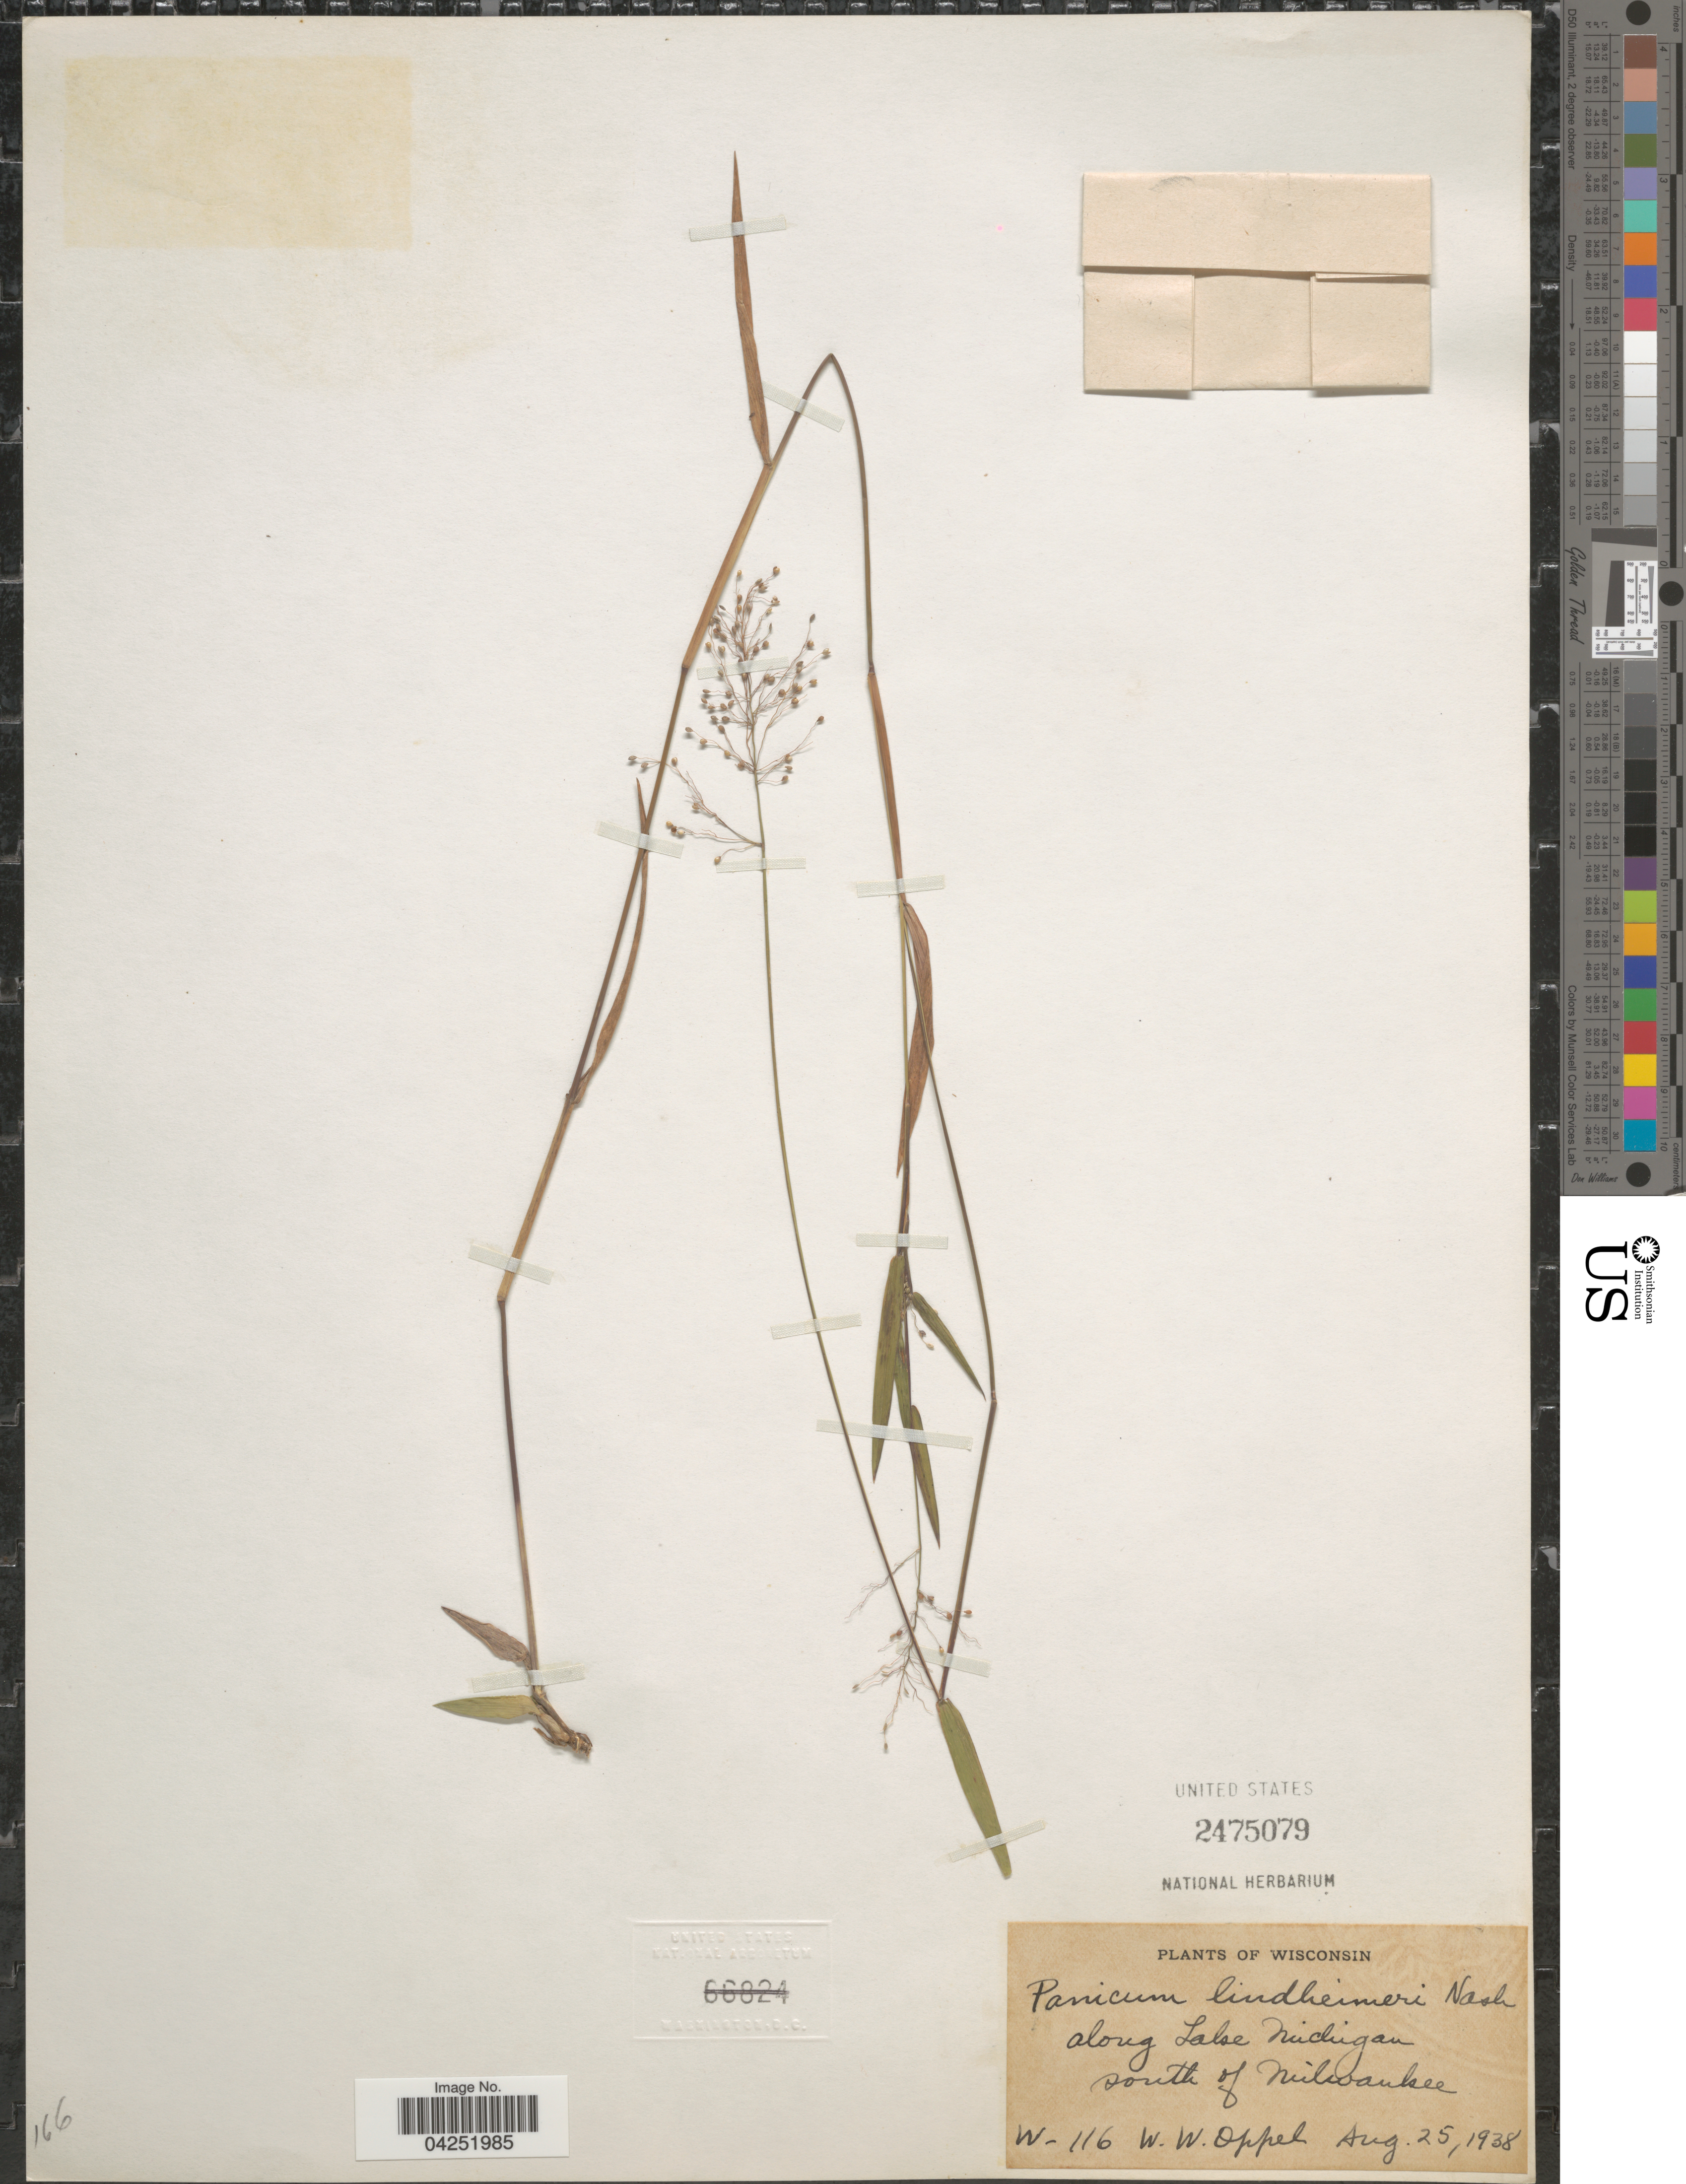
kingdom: Plantae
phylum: Tracheophyta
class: Liliopsida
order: Poales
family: Poaceae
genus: Dichanthelium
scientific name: Dichanthelium acuminatum var. lindheimeri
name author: (Nash) Gould & C.A. Clark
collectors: W. Oppel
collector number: W-116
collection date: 1938-08-25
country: United States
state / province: Wisconsin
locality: Along Lake Michigan, south of Milwaukee.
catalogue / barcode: US 2475079